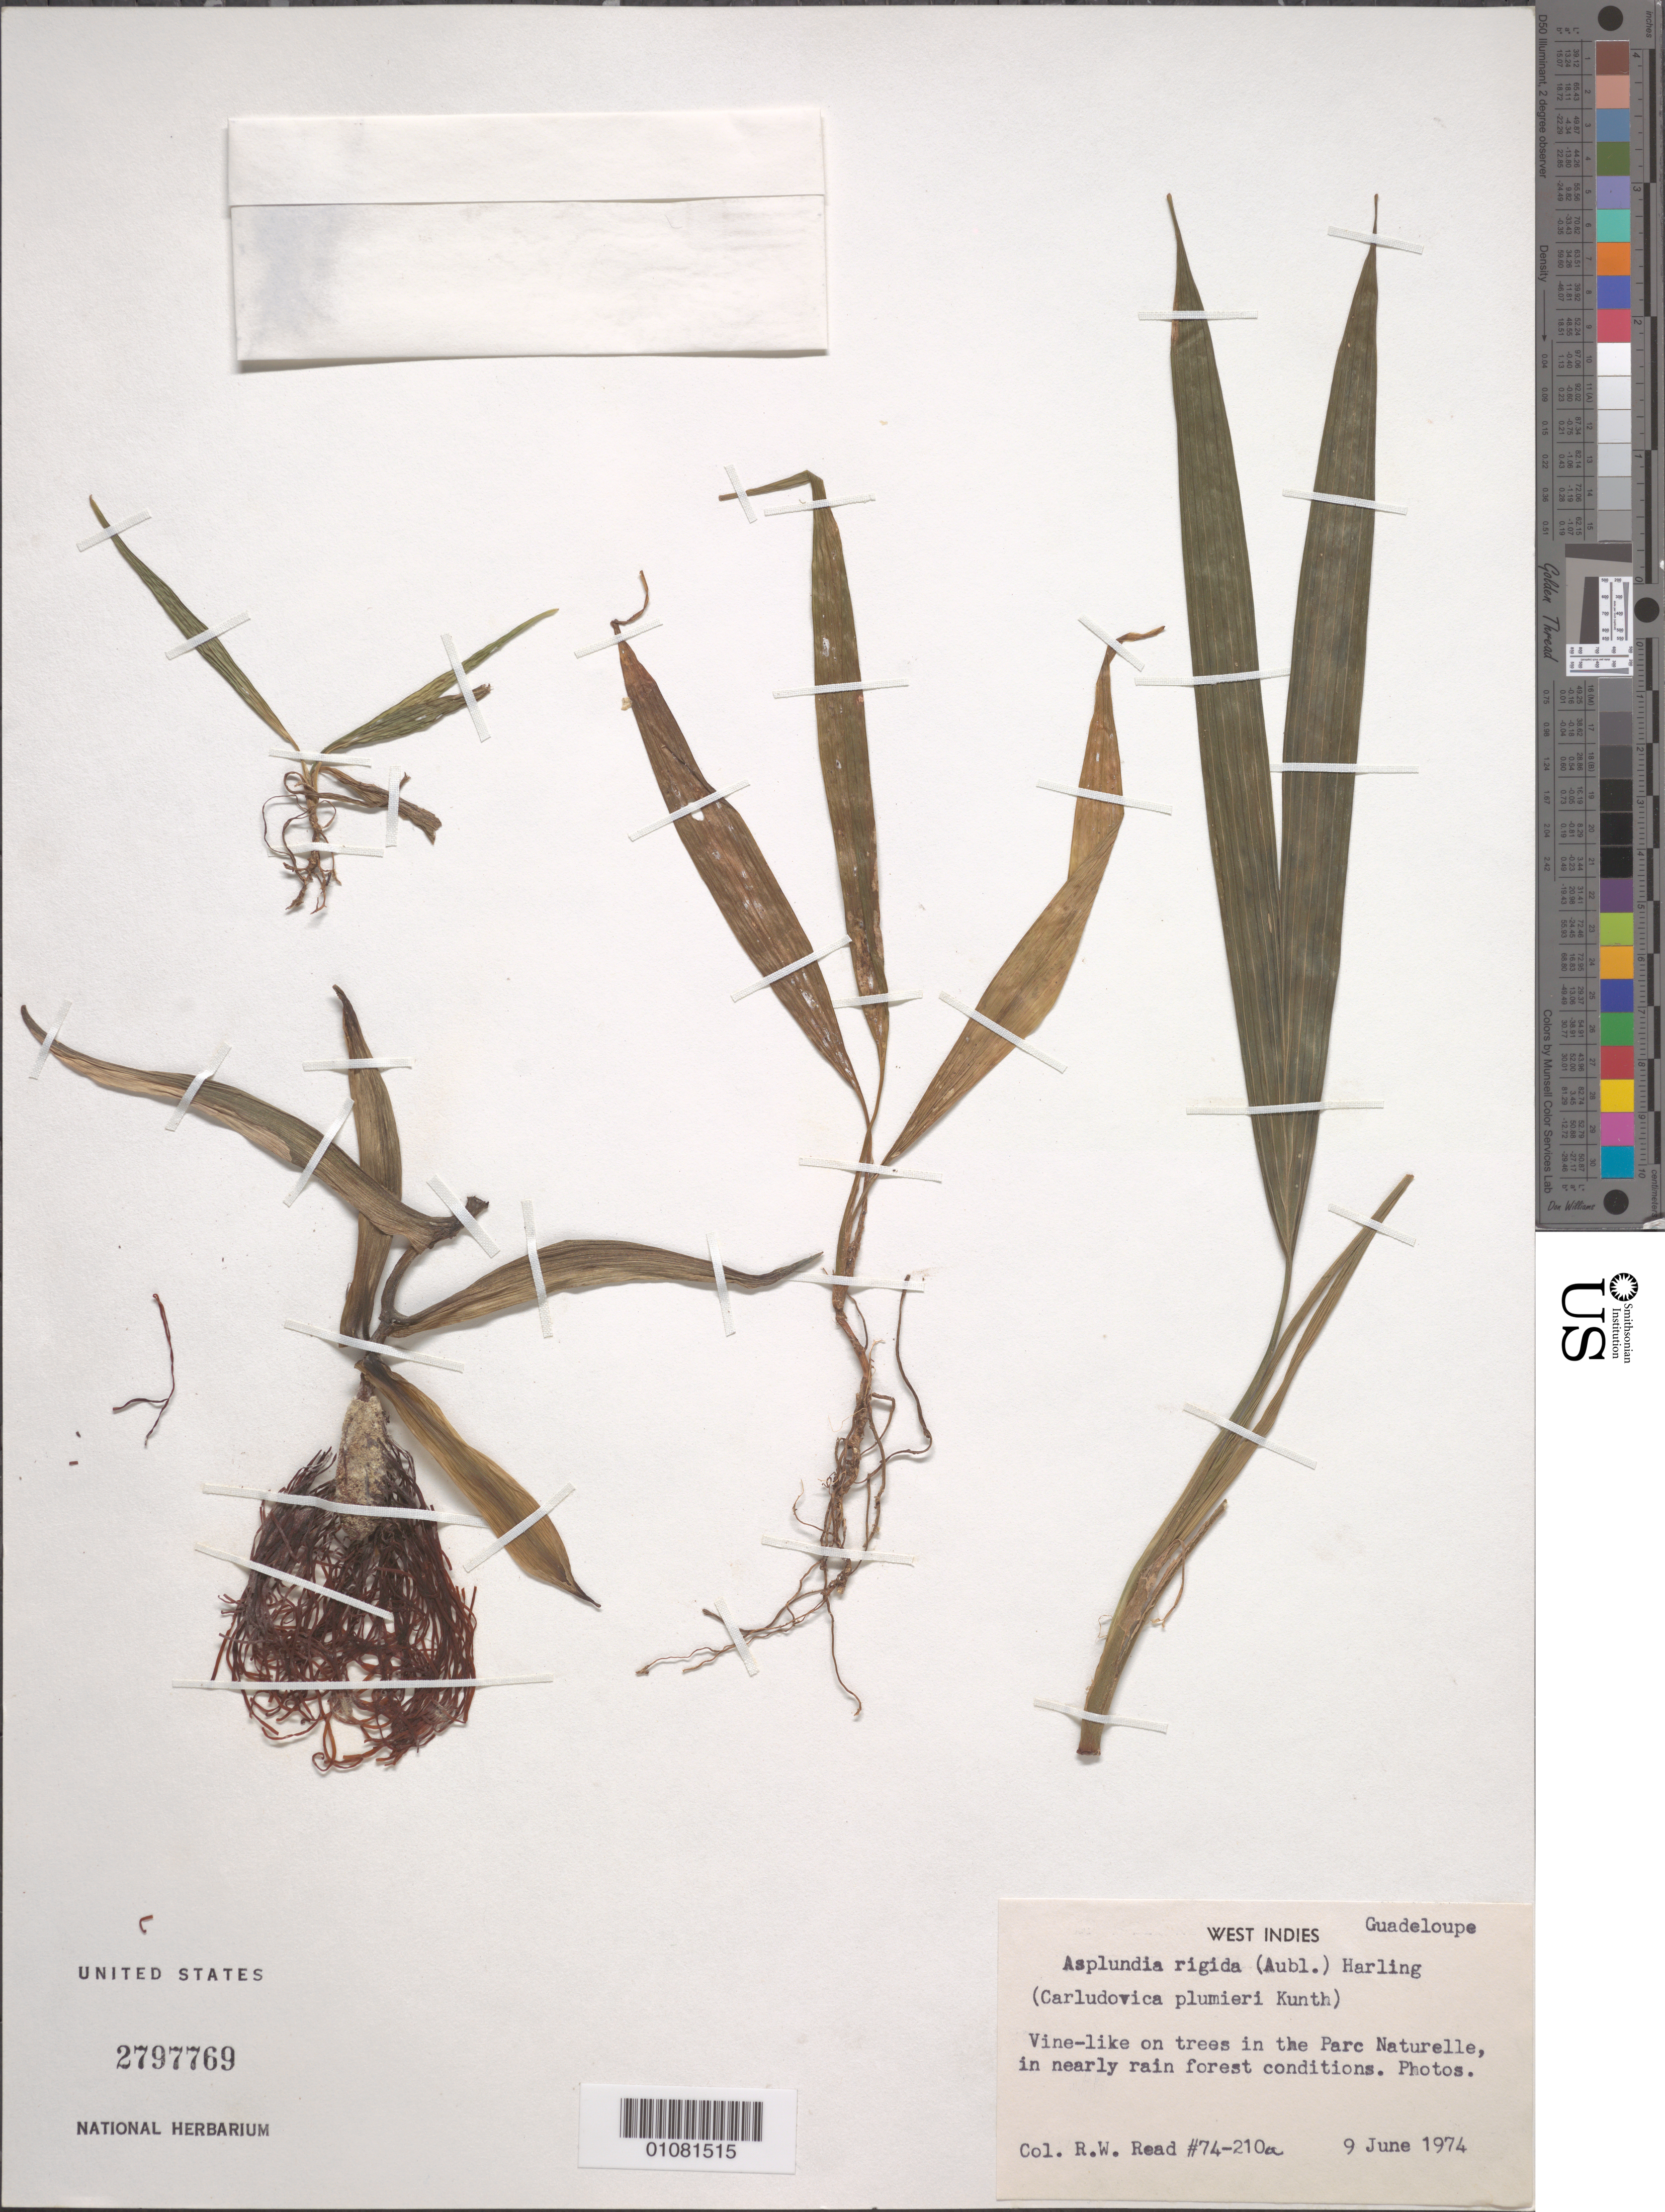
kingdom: Plantae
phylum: Tracheophyta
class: Liliopsida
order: Pandanales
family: Cyclanthaceae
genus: Asplundia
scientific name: Asplundia rigida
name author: (Aubl.) Harling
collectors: R. W. Read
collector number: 74-210a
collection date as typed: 09 Jun 1974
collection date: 1974-06-09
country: Guadeloupe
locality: Parc Naturelle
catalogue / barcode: US 2797769